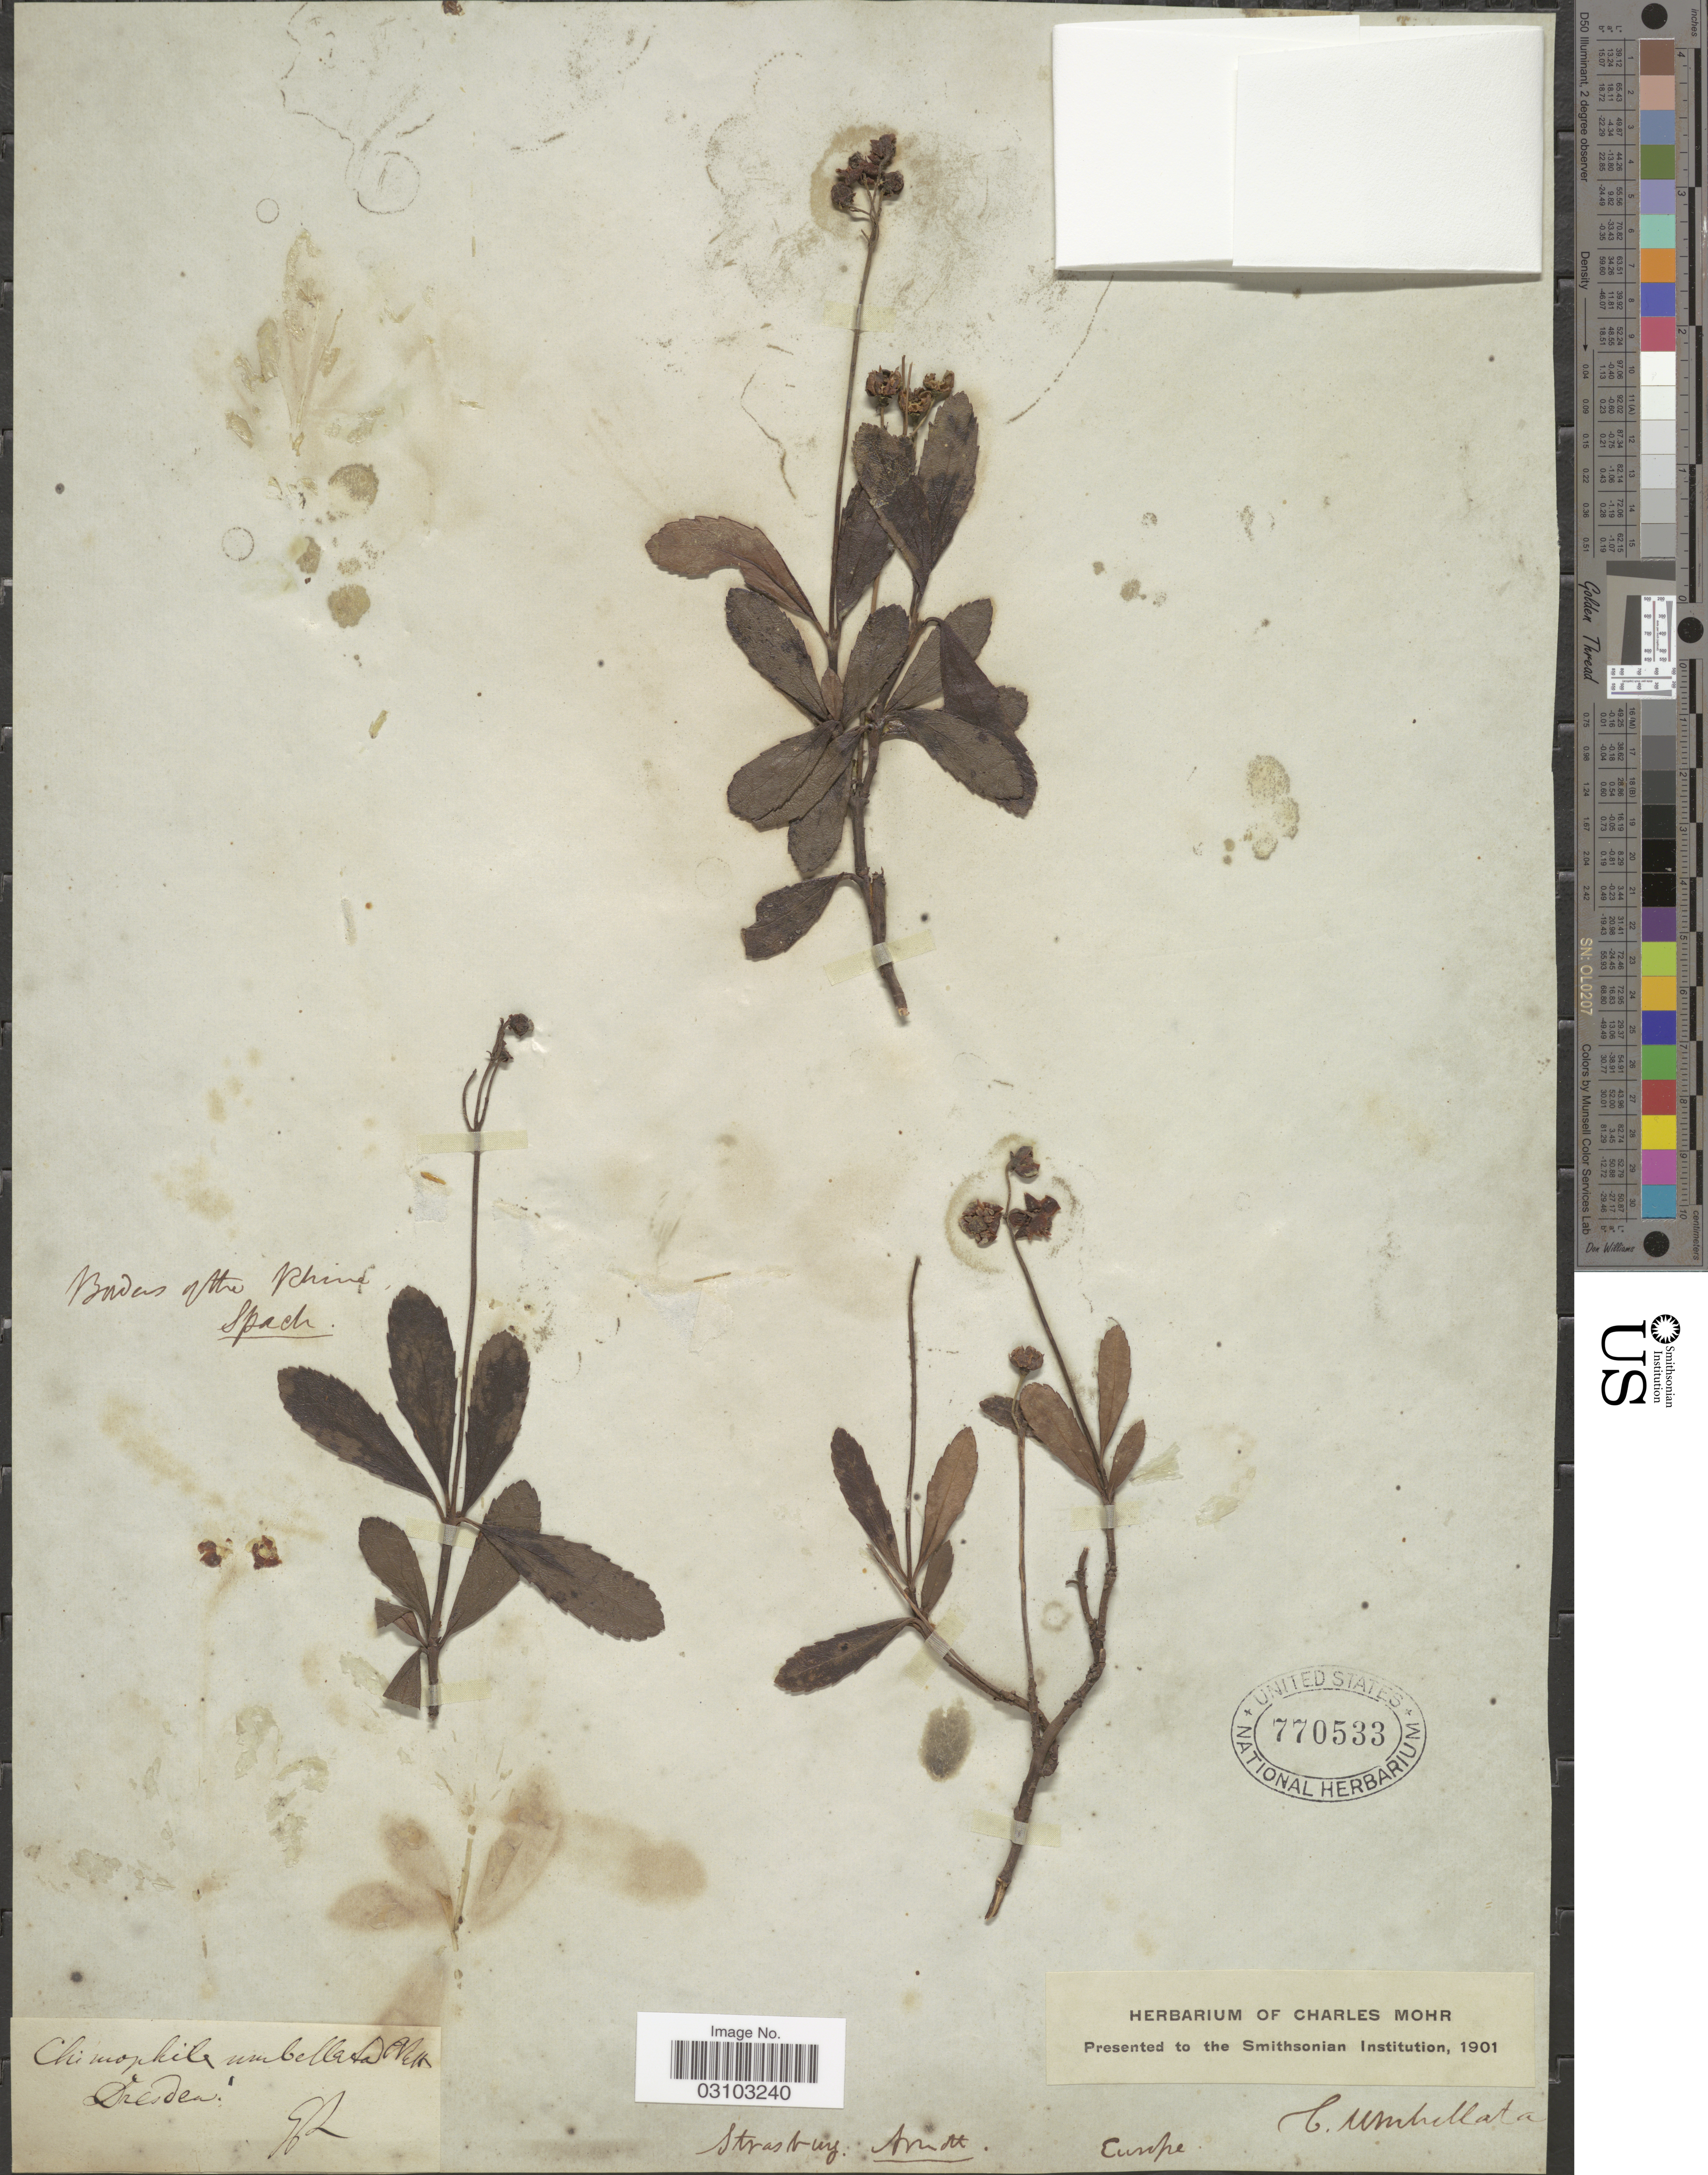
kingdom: Plantae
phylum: Tracheophyta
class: Magnoliopsida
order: Ericales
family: Ericaceae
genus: Chimaphila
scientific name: Chimaphila umbellata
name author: (L.) W.P.C. Barton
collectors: ex herb. Charles Mohr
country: Germany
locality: Dresden.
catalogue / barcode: US 770533